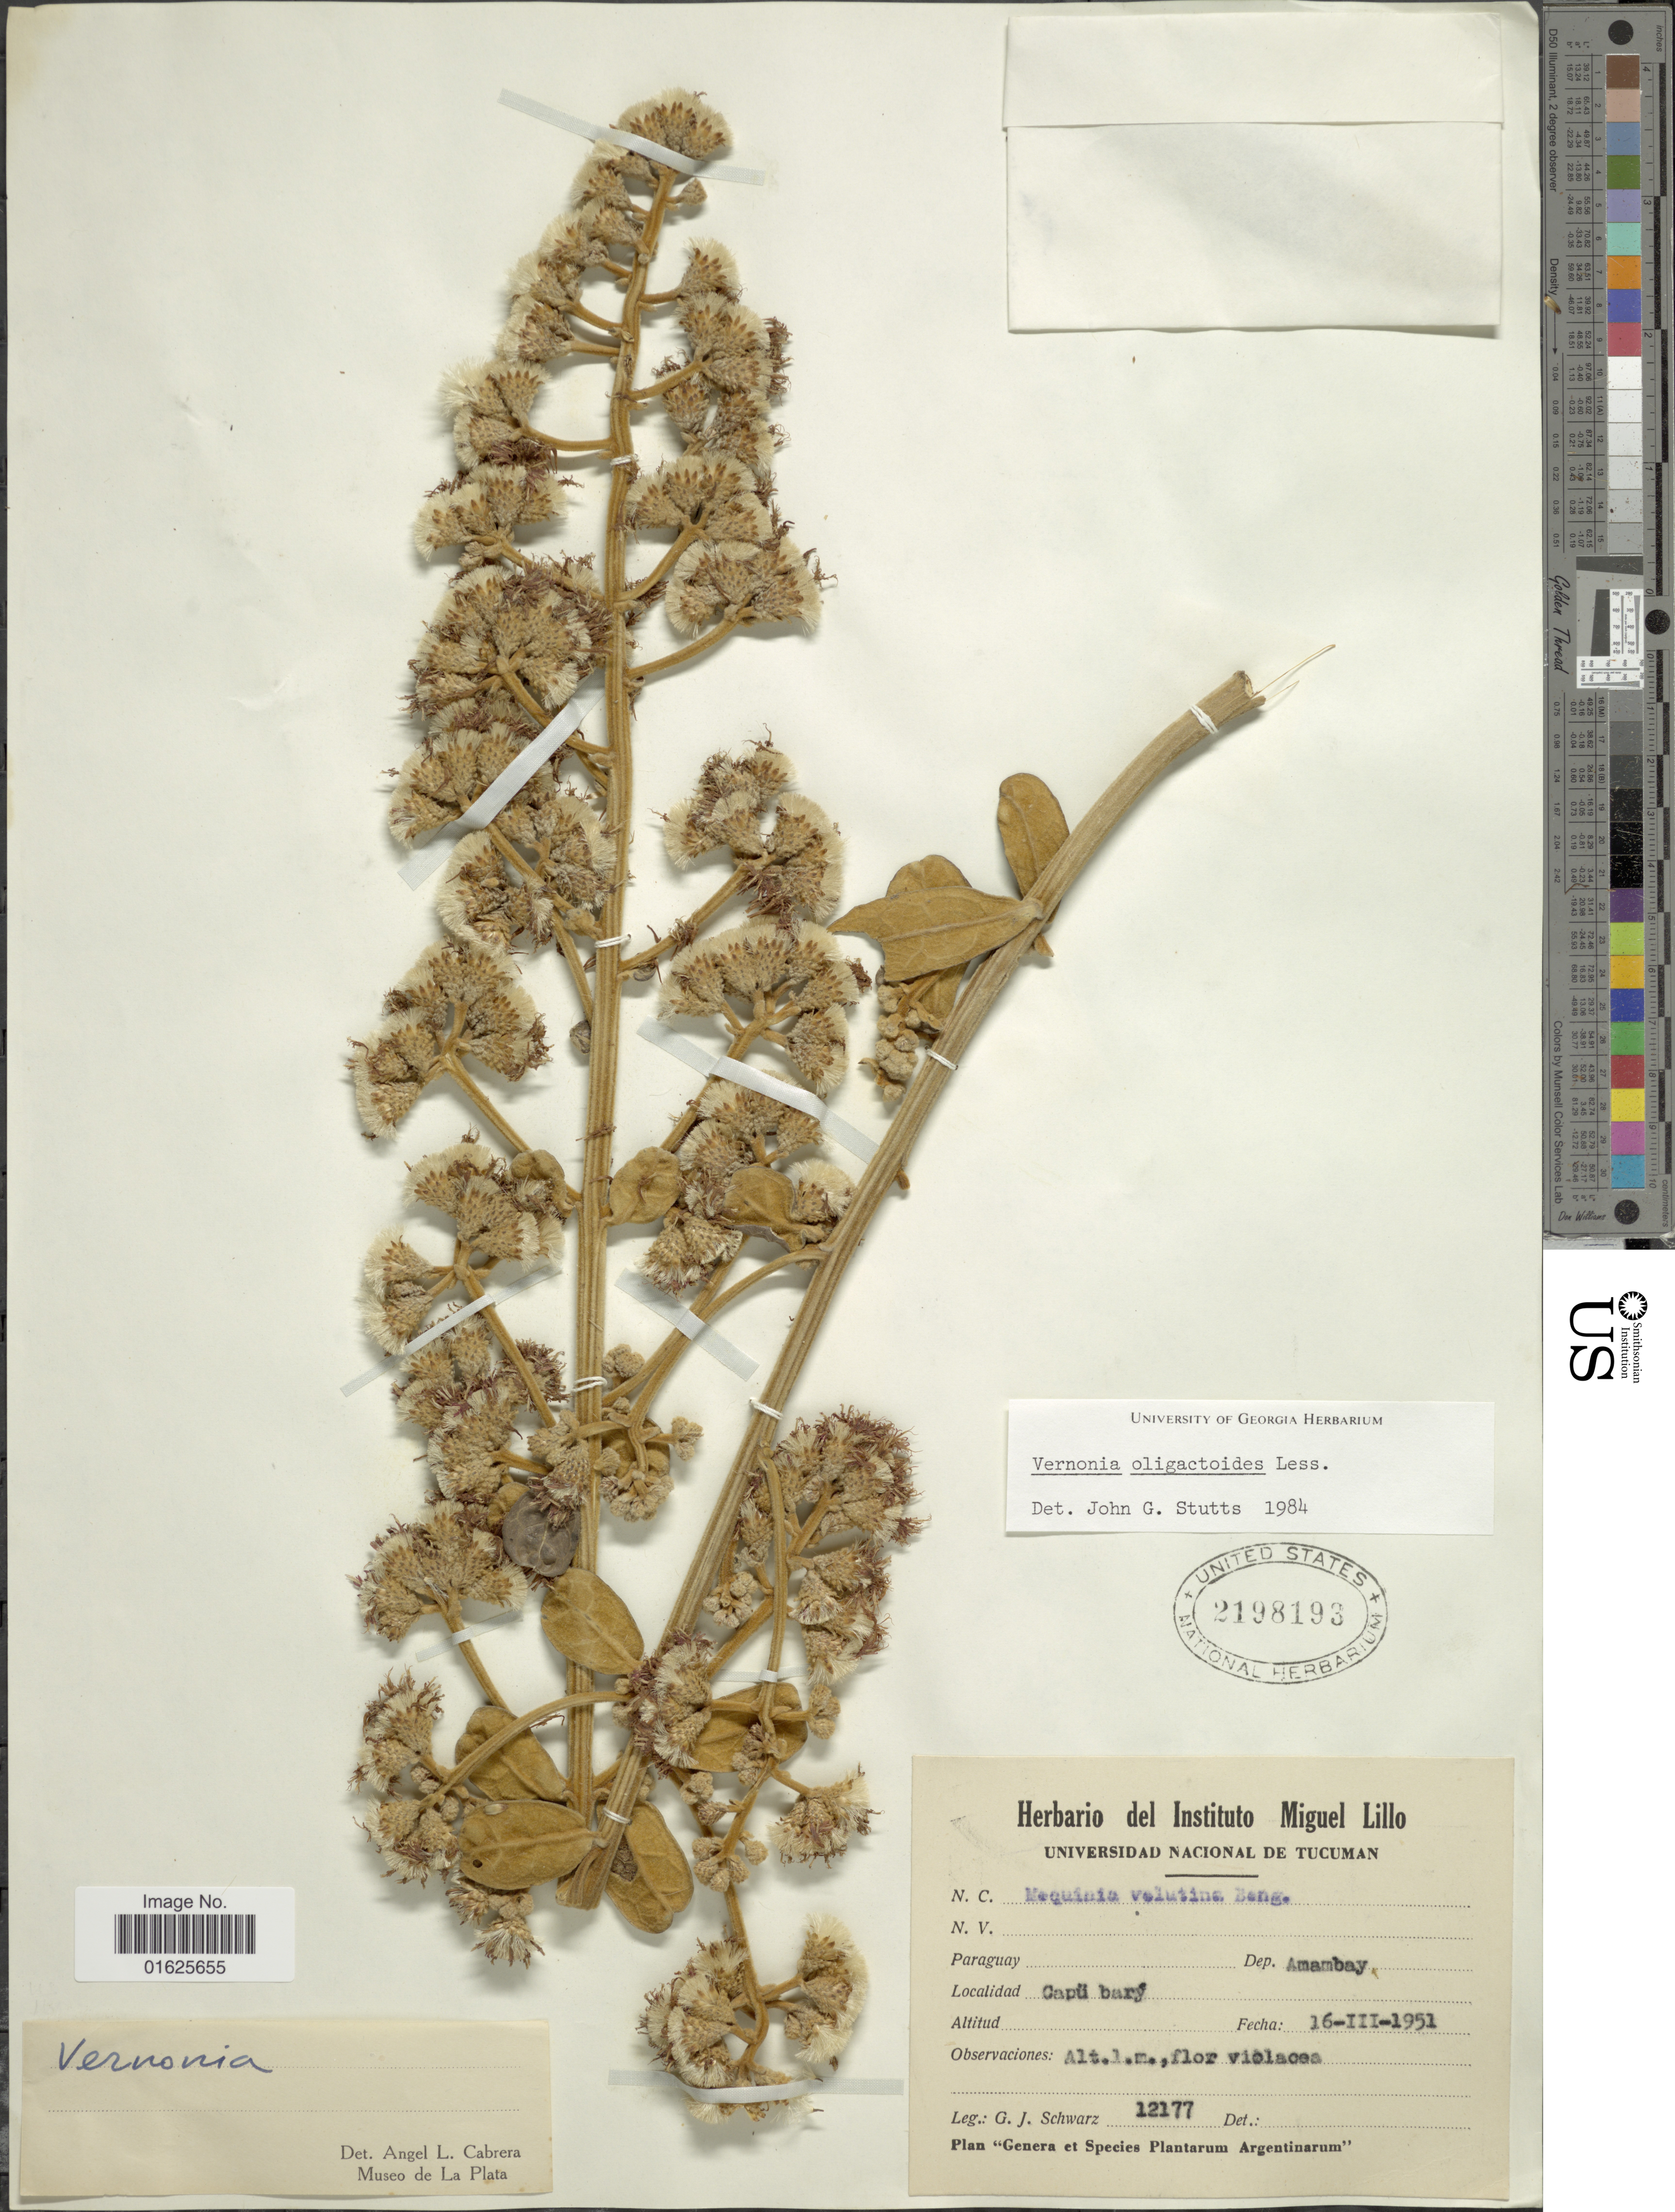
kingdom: Plantae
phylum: Tracheophyta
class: Magnoliopsida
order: Asterales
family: Asteraceae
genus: Vernonanthura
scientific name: Vernonanthura oligactoides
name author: (Less.) H. Rob.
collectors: G. J. Schwarz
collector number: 12177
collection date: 1951-03-16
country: Paraguay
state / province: Amambay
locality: Dep. Amambay, Capü bary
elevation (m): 1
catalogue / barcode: US 2198193